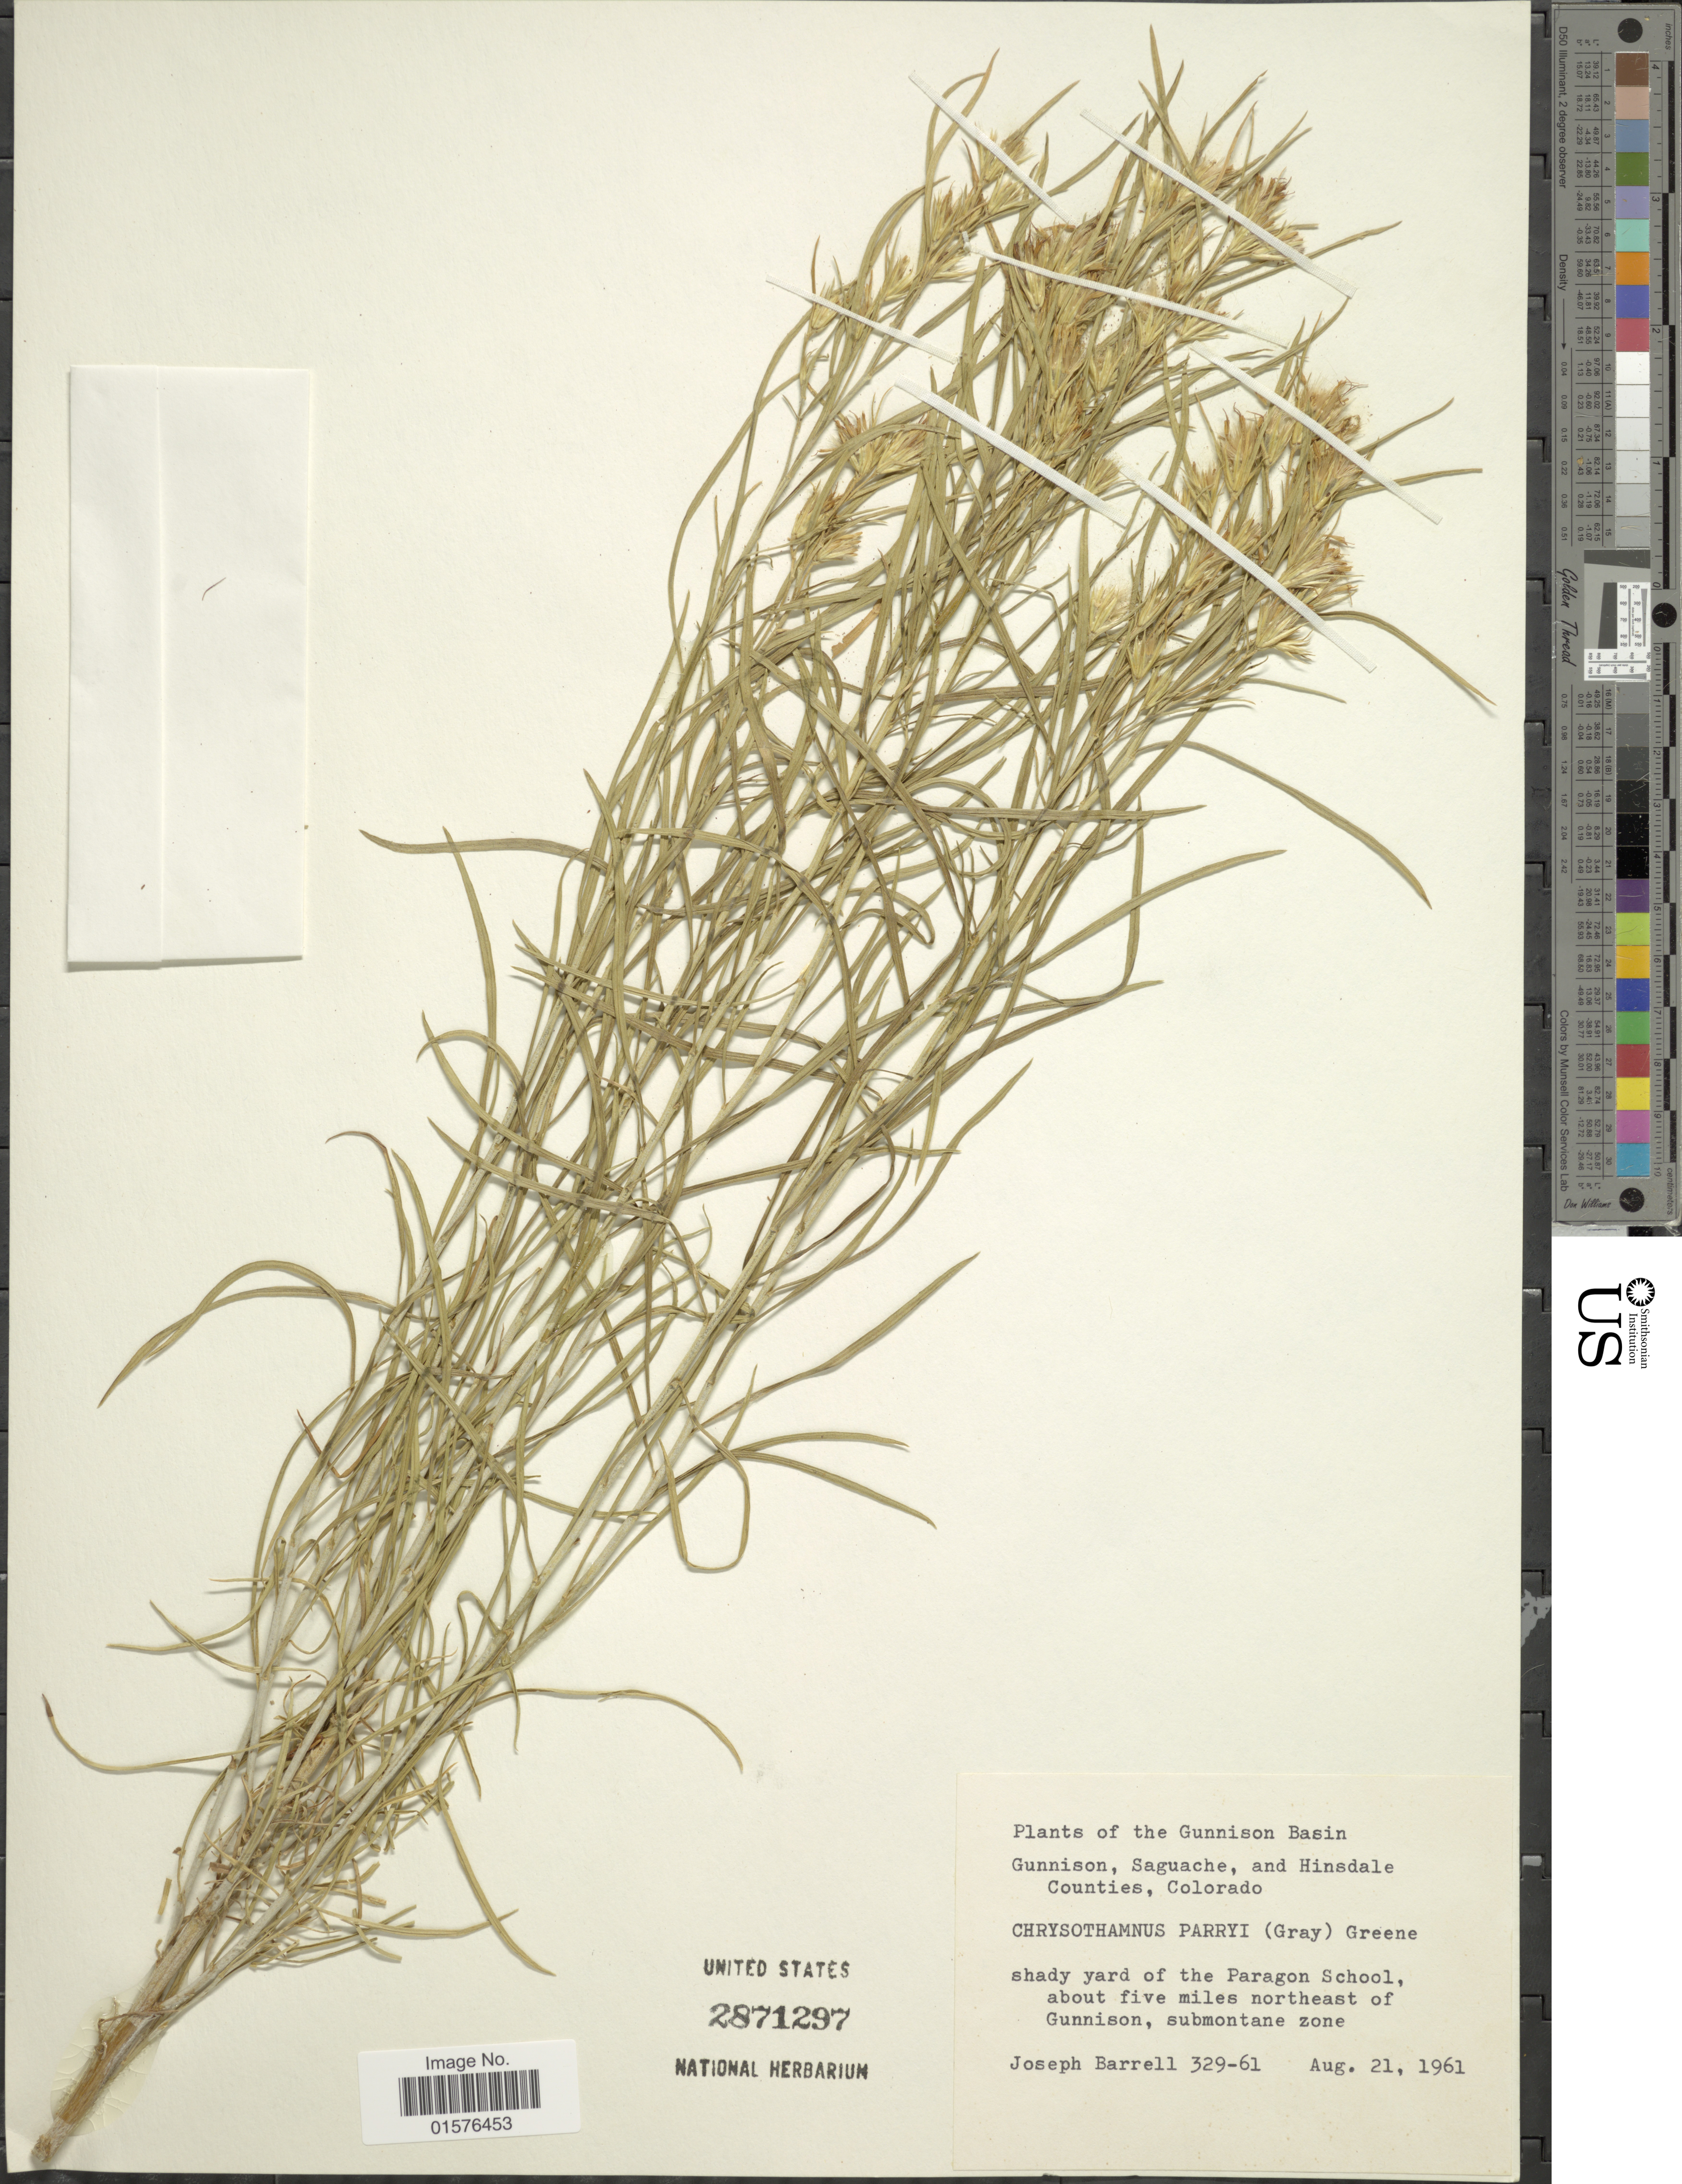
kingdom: Plantae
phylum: Tracheophyta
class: Magnoliopsida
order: Asterales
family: Asteraceae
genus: Ericameria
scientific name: Ericameria parryi var. parryi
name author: (A. Gray) G.L. Nesom & G.I. Baird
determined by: Urbatsch, Lowell E., Curator (LSU), Louisiana State University (UNITED STATES)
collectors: J. Barrell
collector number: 329-61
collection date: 1961-08-21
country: United States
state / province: Colorado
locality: The Gunnison Basin, Gunnison, Saguache, and Hinsdale Counties, shady yard of the Paragon School, about five miles northeast of Gunnison, submintane zone.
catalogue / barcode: US 2871297